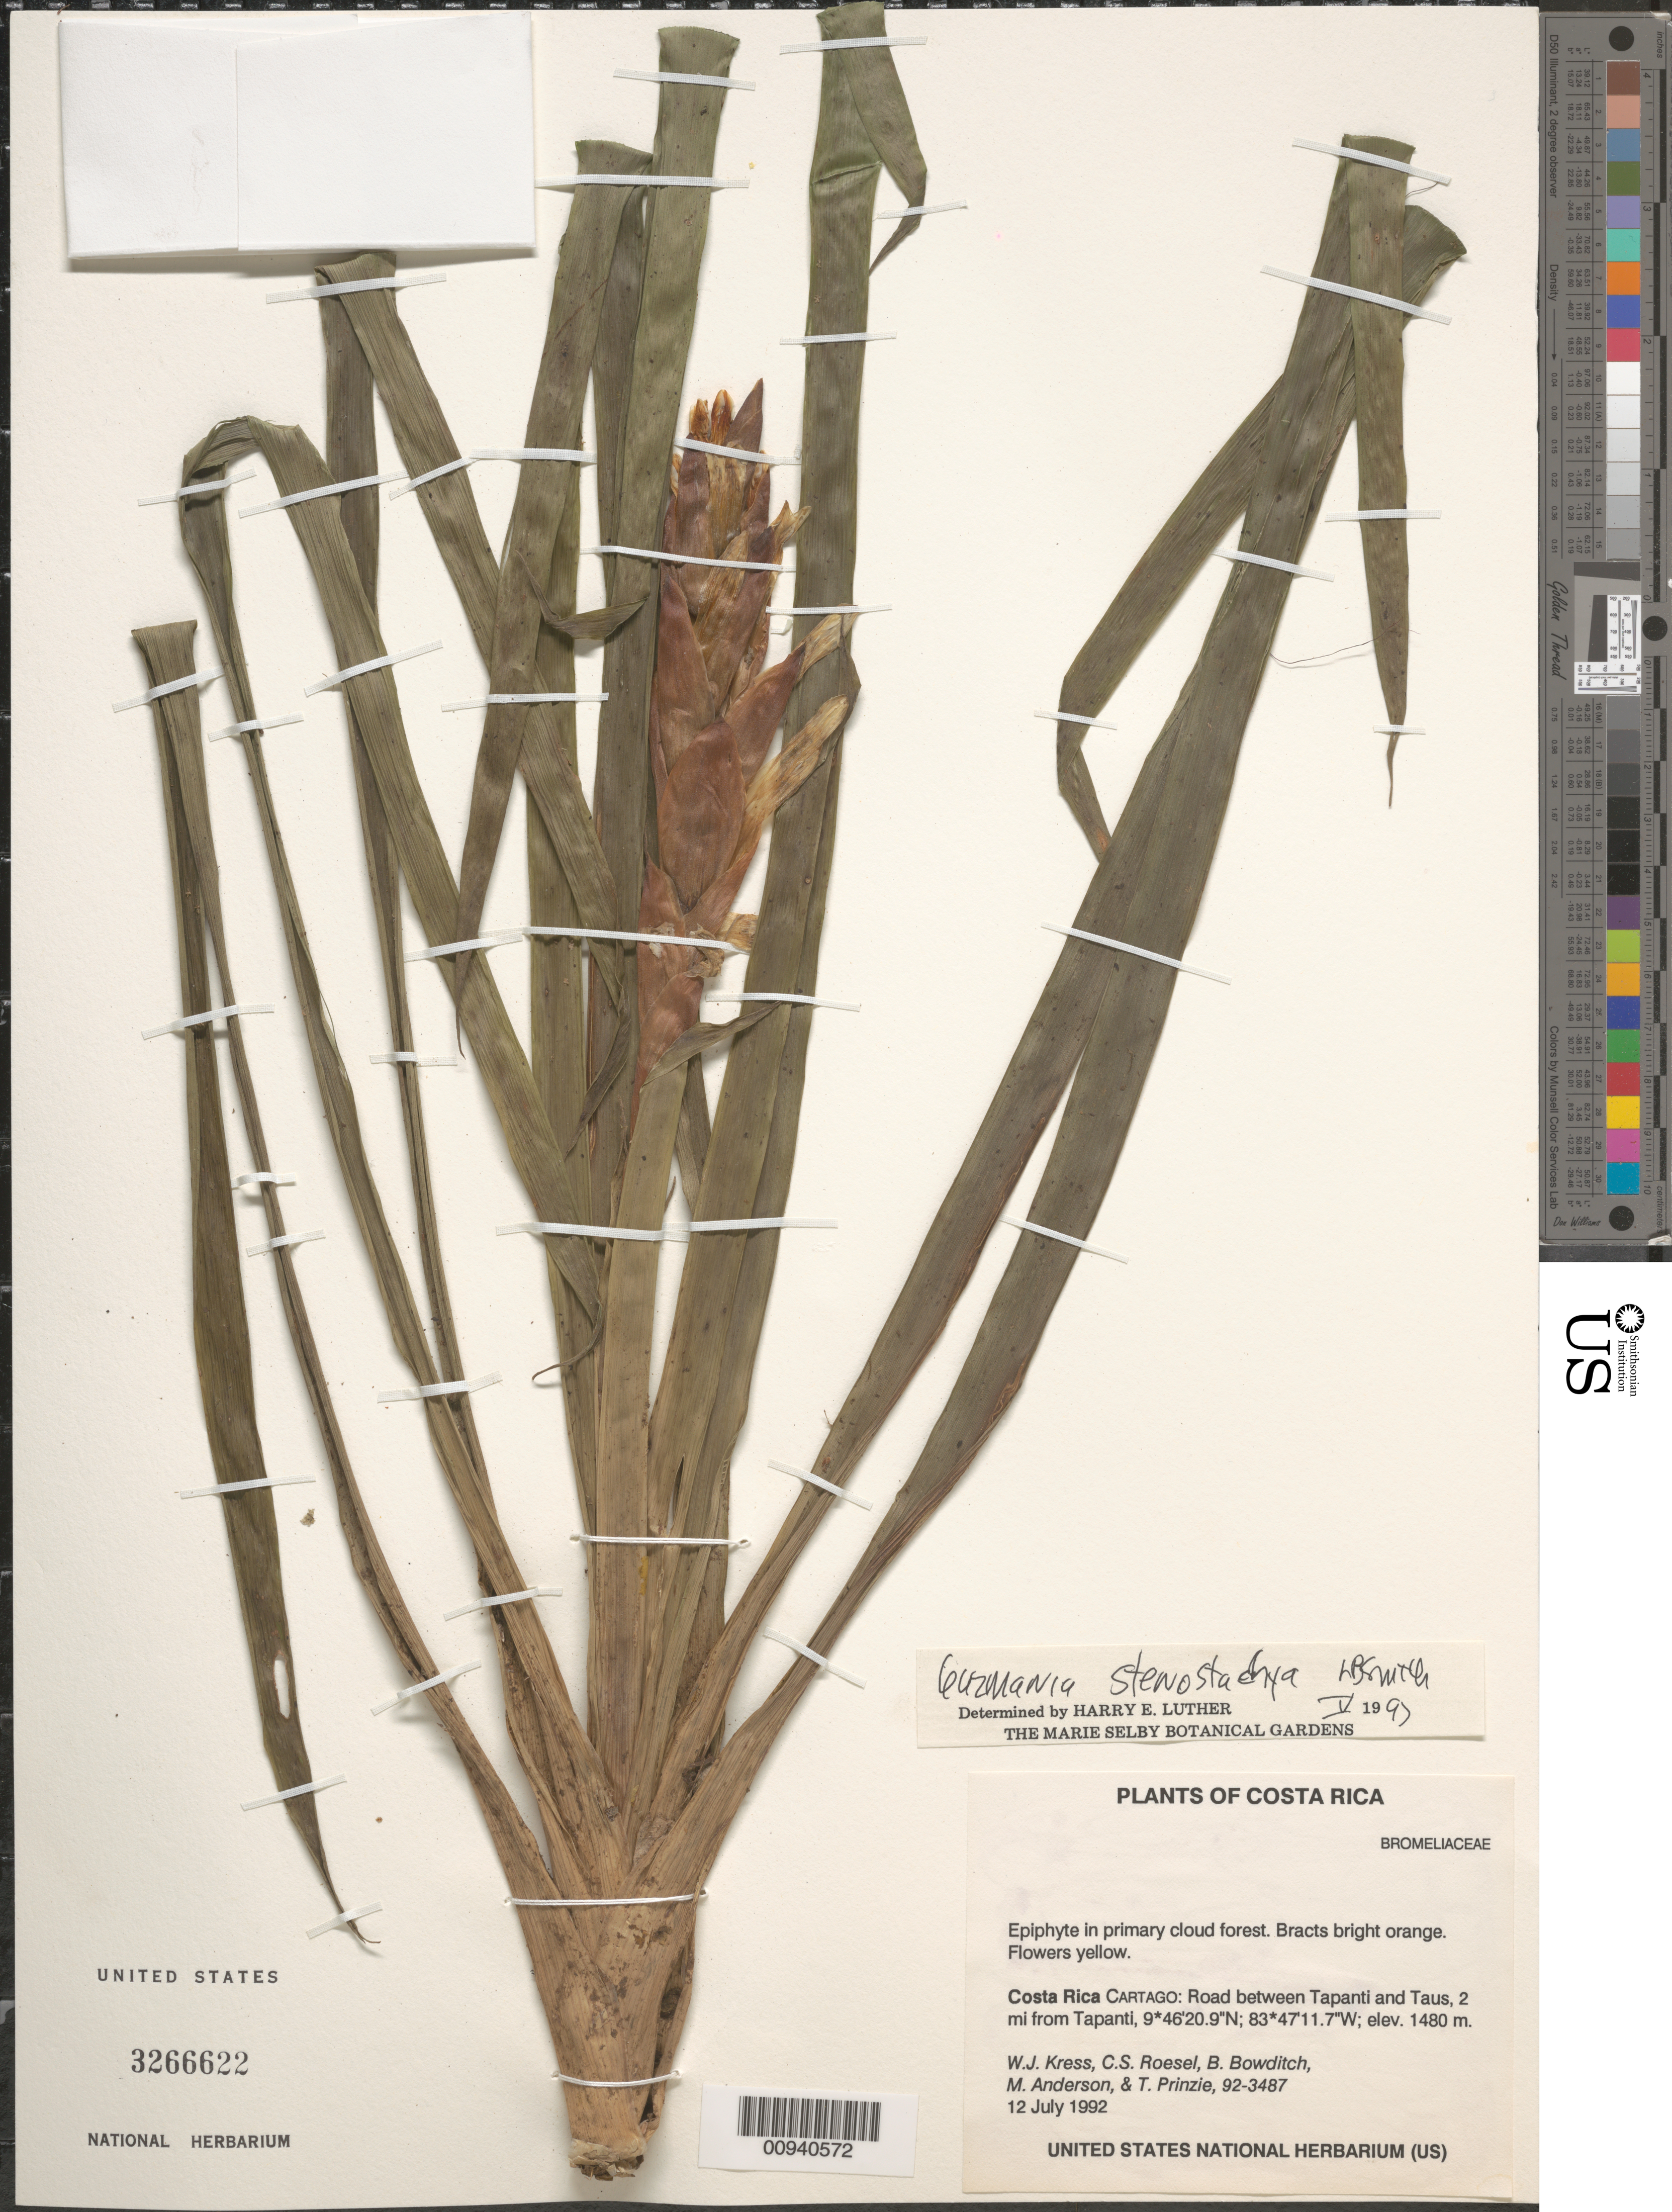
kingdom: Plantae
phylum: Tracheophyta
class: Liliopsida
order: Poales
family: Bromeliaceae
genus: Guzmania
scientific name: Guzmania stenostachya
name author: L.B. Sm.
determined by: Luther, Hans E.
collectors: W. J. Kress, C. S. Roesel, L. E. Brothers, M. Anderson & T. Prinzie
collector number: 92-3487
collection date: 1992-07-12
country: Costa Rica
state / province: Cartago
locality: Road between Tapanti and Taus, 2 mi from Tapanti.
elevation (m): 1480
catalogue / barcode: US 3266622